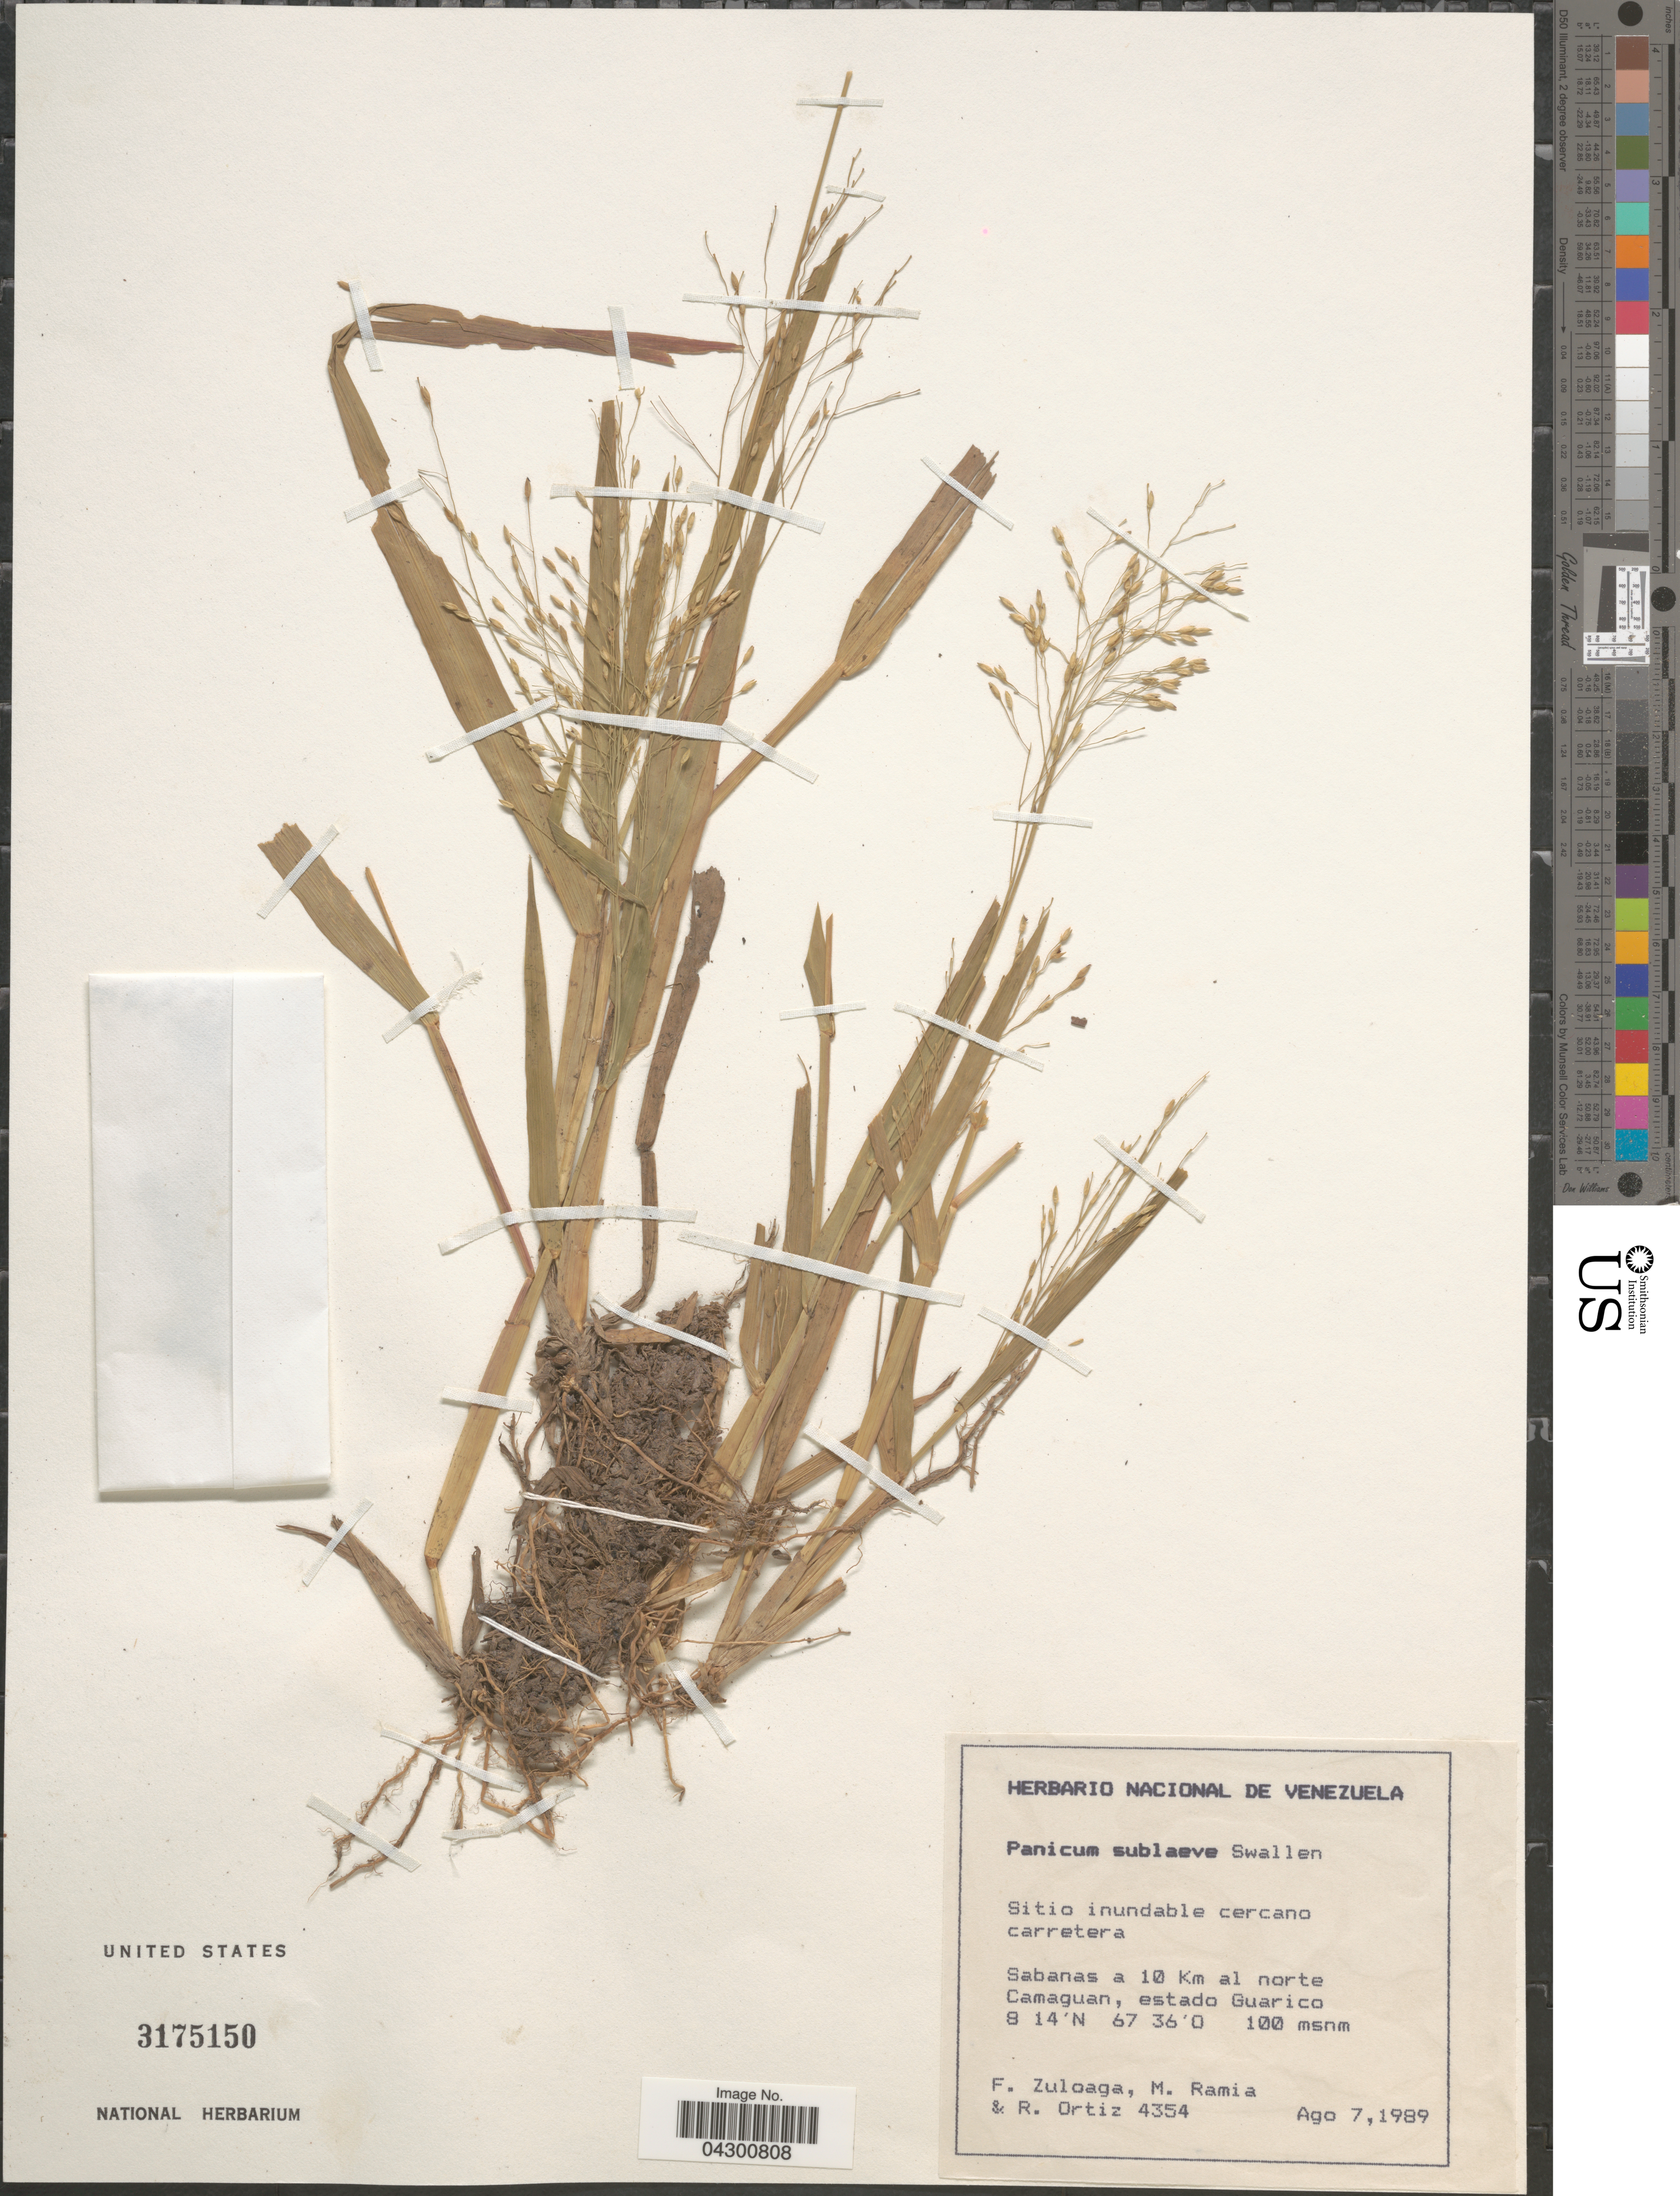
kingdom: Plantae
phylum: Tracheophyta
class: Liliopsida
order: Poales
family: Poaceae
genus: Panicum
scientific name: Panicum sublaeve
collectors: F. Zuloaga, M. Ramia & R. Ortiz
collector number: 4354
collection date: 1989-08-07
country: Venezuela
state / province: Guarico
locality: Sitio inundable cercano carretera. Sabanas a 10 Km al norte Camaguan.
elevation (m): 100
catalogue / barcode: US 3175150